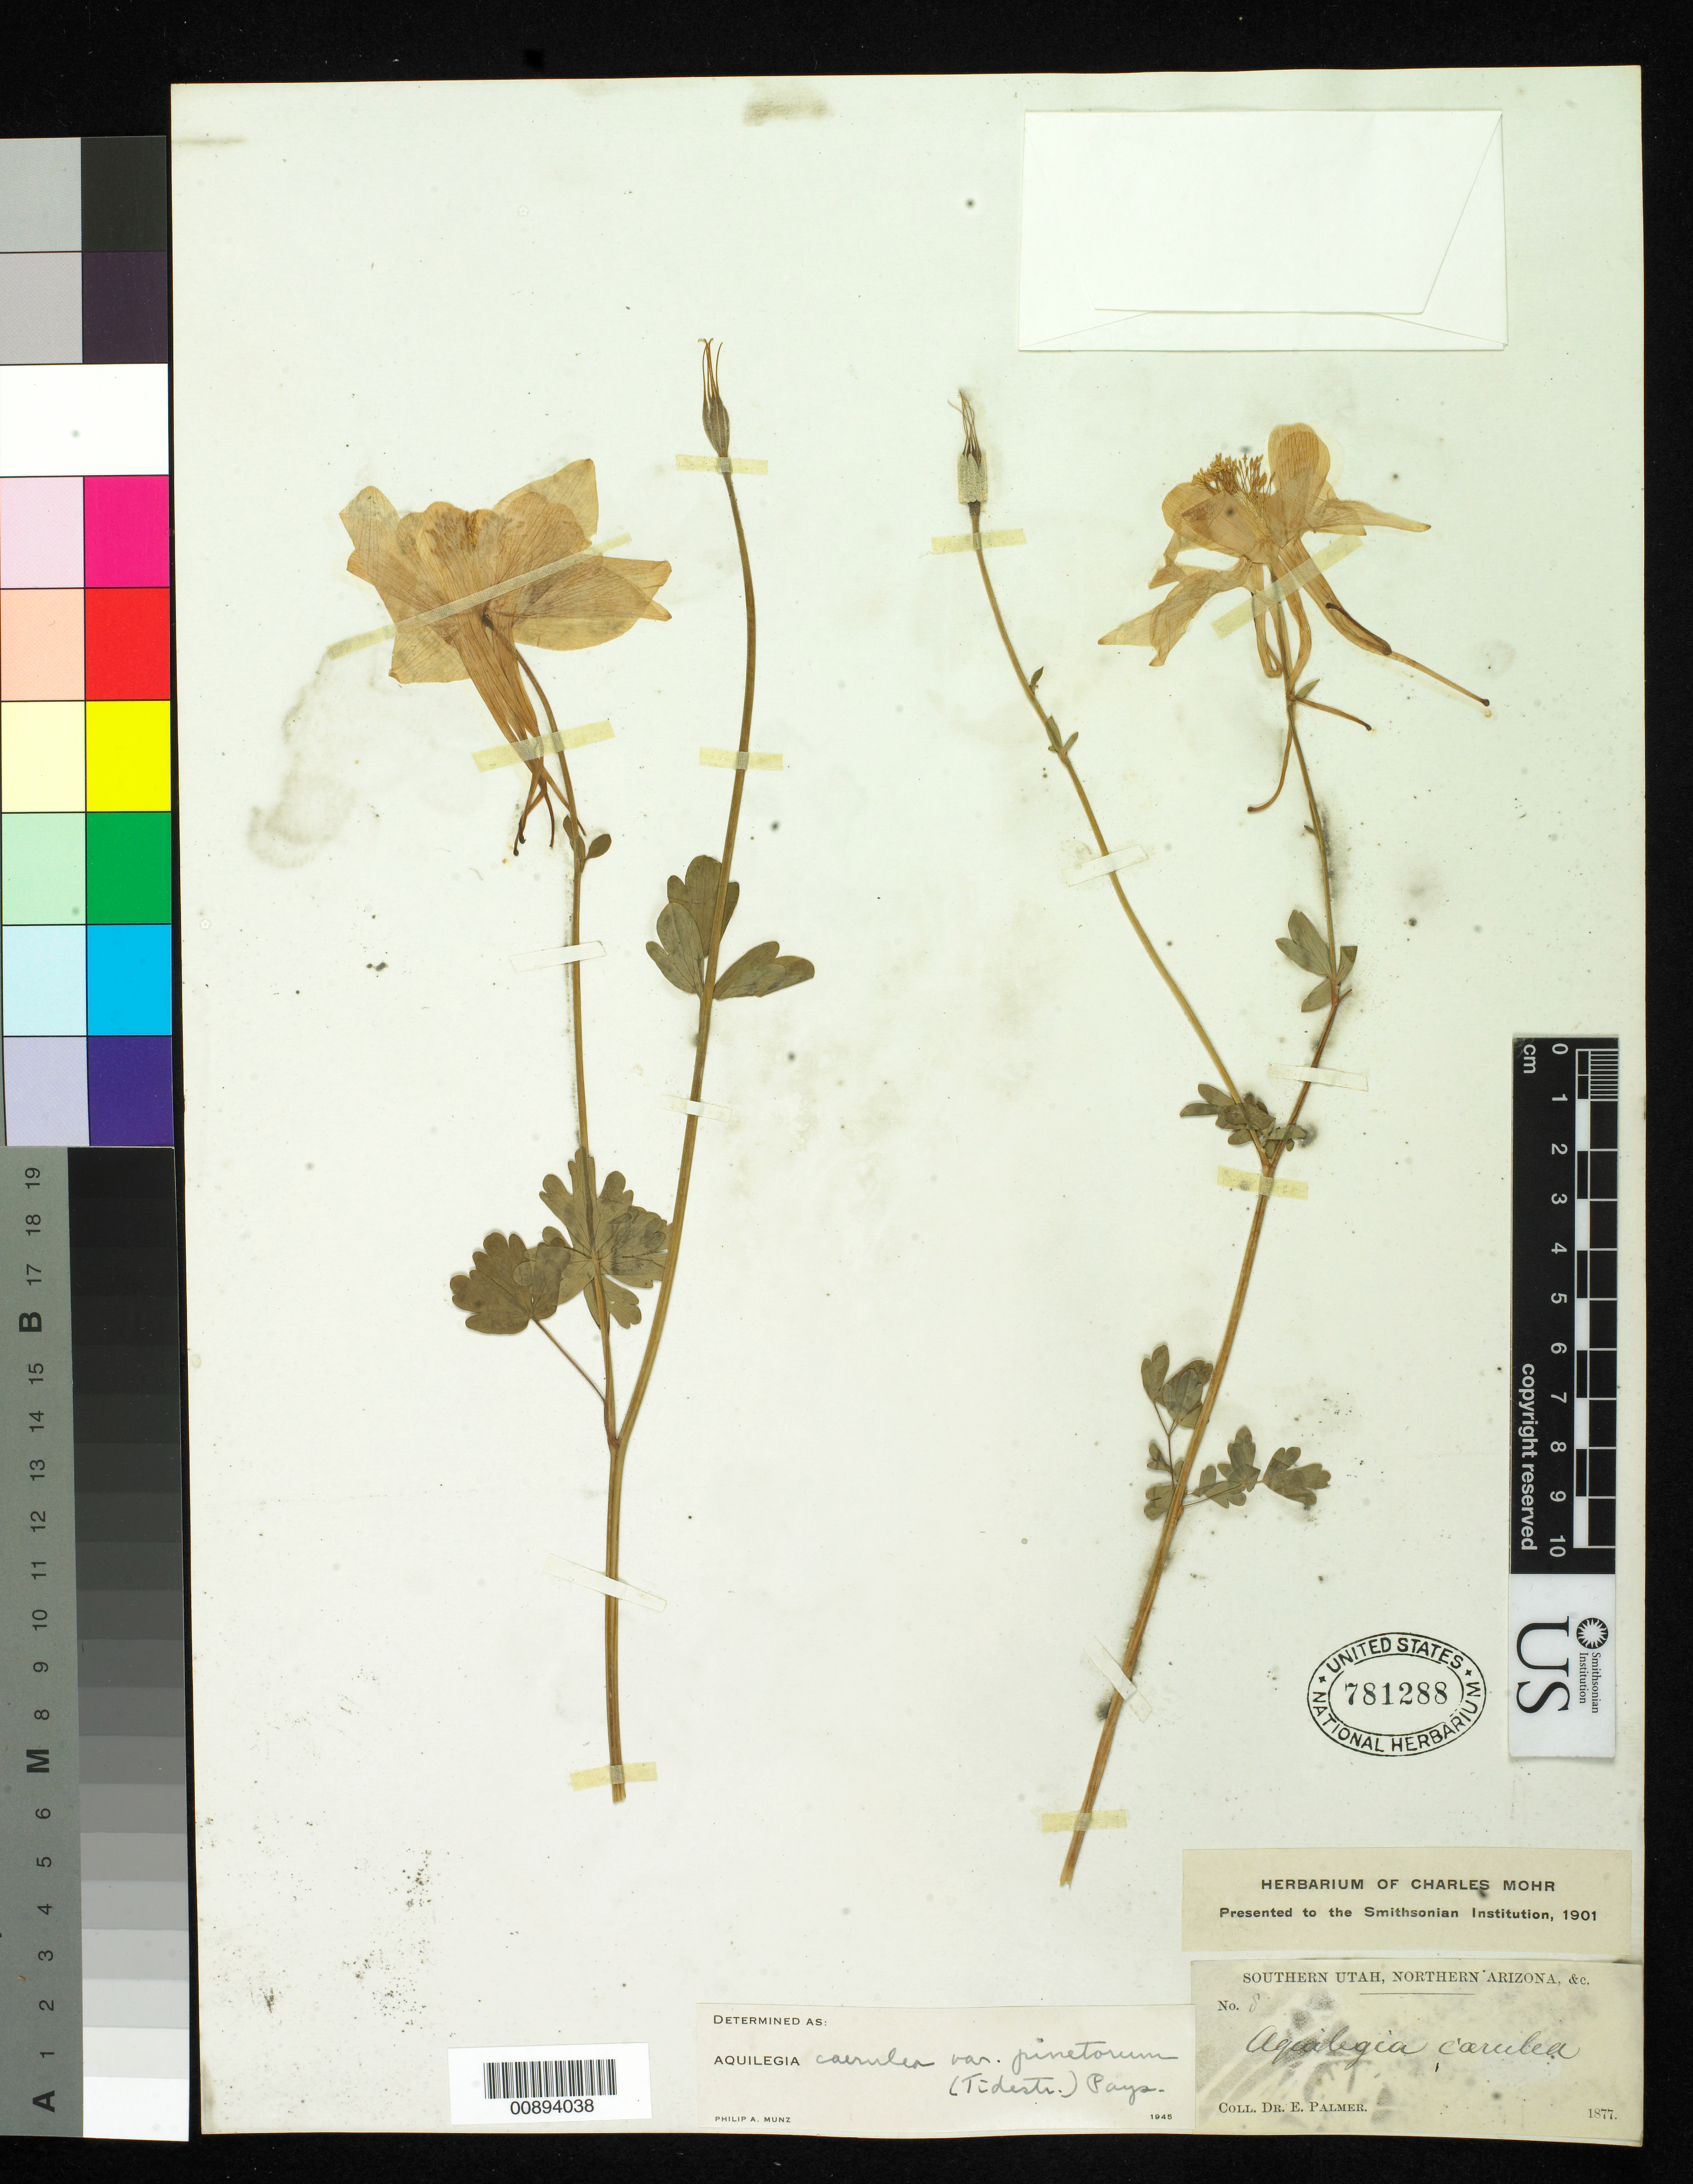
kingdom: Plantae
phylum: Tracheophyta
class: Magnoliopsida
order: Ranunculales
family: Ranunculaceae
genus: Aquilegia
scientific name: Aquilegia coerulea var. pinetorum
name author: E. James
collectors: E. Palmer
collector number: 8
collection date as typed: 1877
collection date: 1877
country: United States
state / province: Arizona / Utah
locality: Southern Utah, Northern Arizona, & c.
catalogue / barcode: US 781288